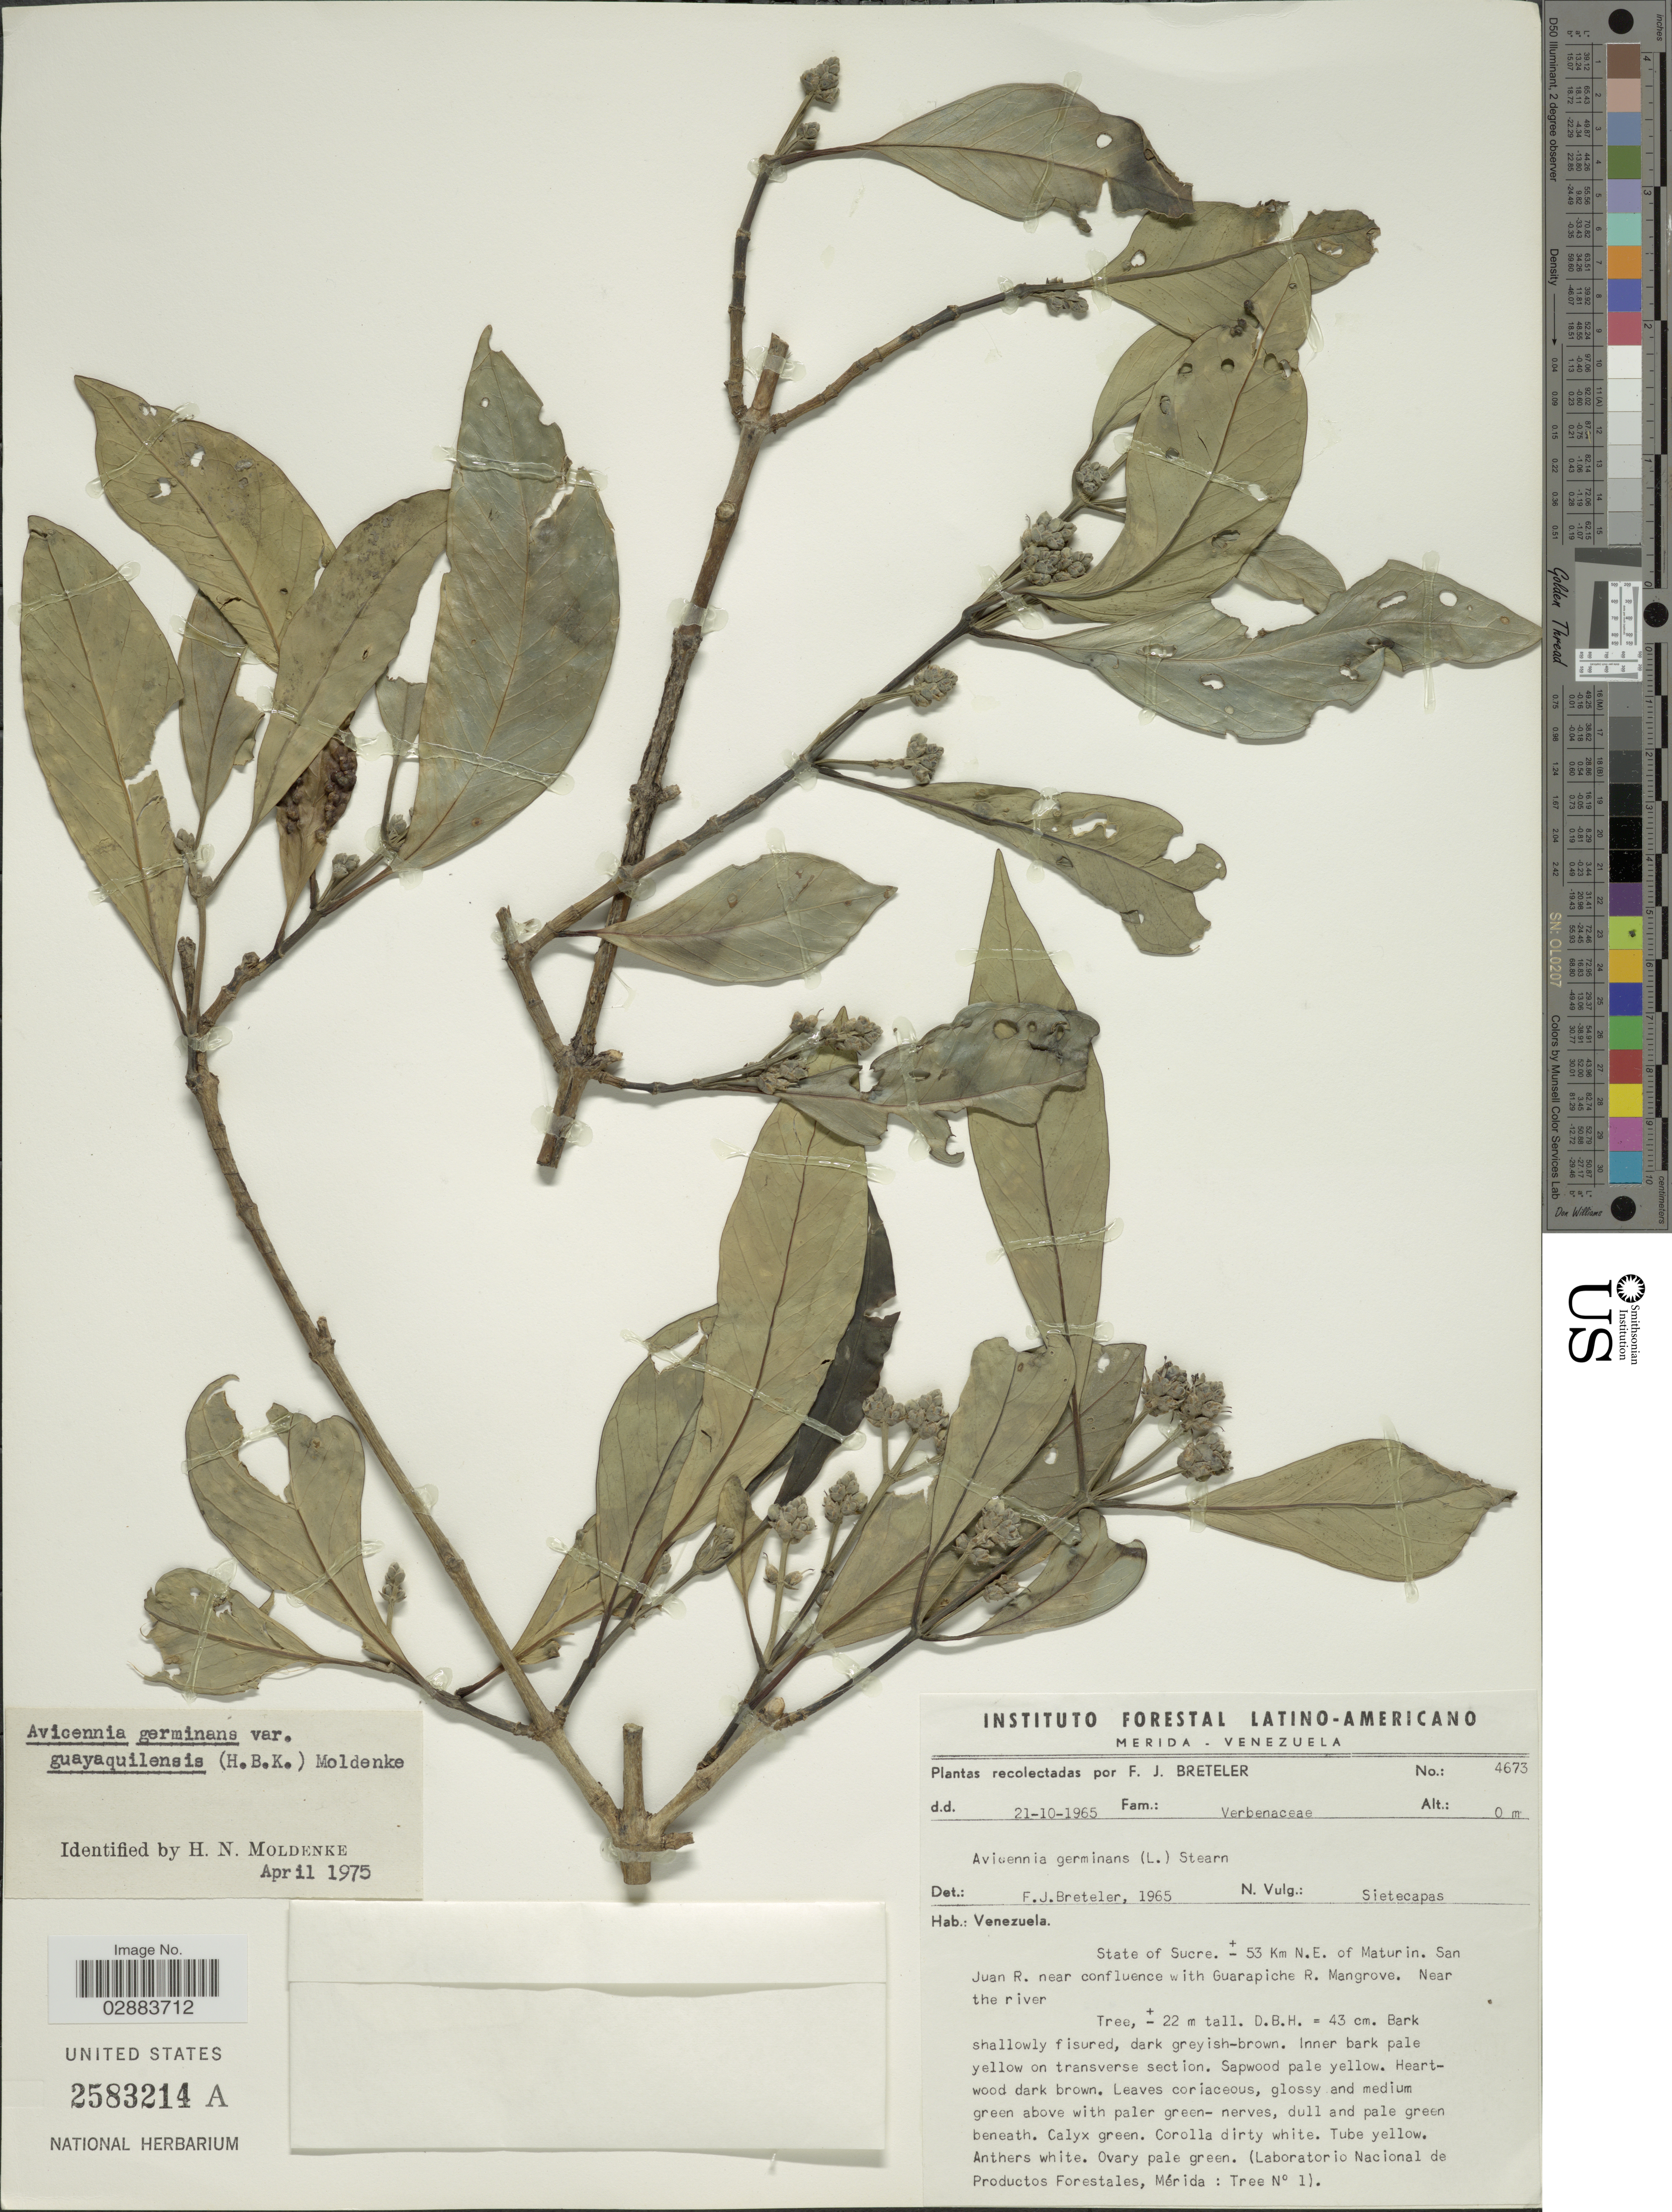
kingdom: Plantae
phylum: Tracheophyta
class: Magnoliopsida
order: Lamiales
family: Acanthaceae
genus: Avicennia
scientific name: Avicennia germinans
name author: (L.) L.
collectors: F. J. Breteler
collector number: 4673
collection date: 1965-10-21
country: Venezuela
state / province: Sucre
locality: ± 53 Km N. E. of Maturin. San Juan R. near confluence with Guarapiche R. Mangrove.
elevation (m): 0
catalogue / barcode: US 2583214A